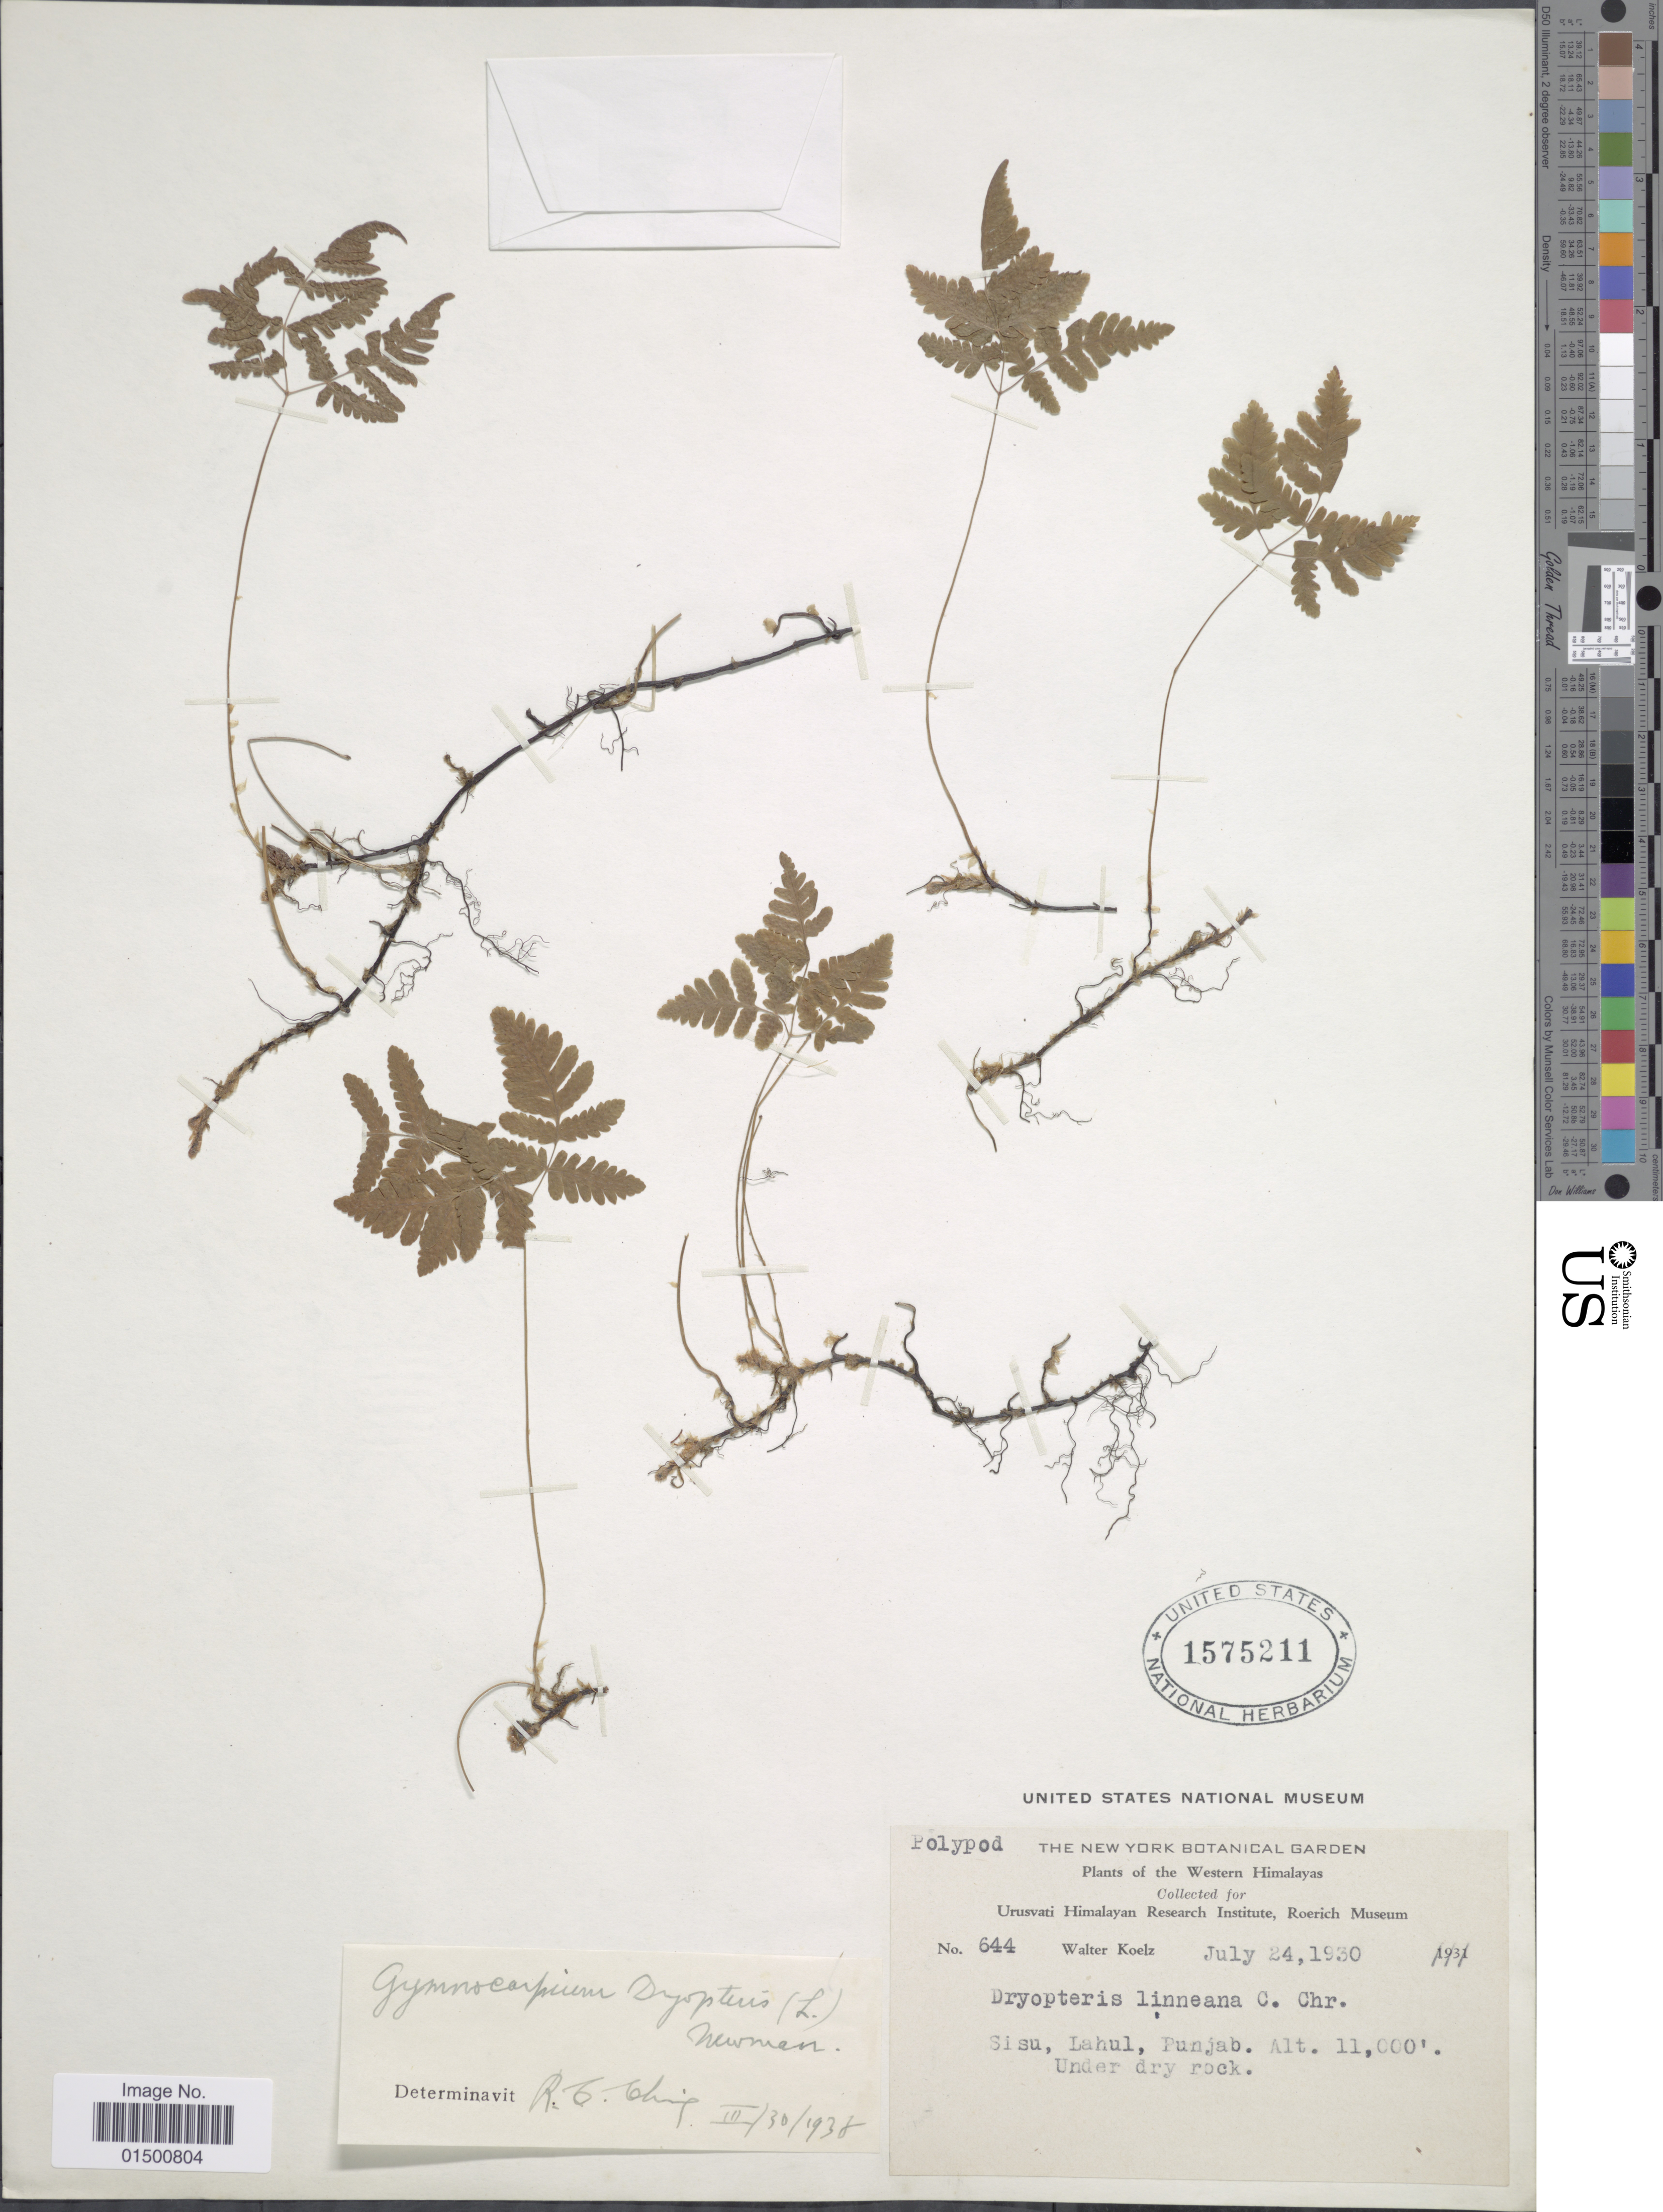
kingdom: Plantae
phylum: Tracheophyta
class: Polypodiopsida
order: Polypodiales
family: Cystopteridaceae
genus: Gymnocarpium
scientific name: Gymnocarpium dryopteris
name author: (L.) Newman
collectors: W. N. Koelz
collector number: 644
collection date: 1930-07-24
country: India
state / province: Punjab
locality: Western Himalayas, Sisu, Lahul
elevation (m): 3353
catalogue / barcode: US 1575211